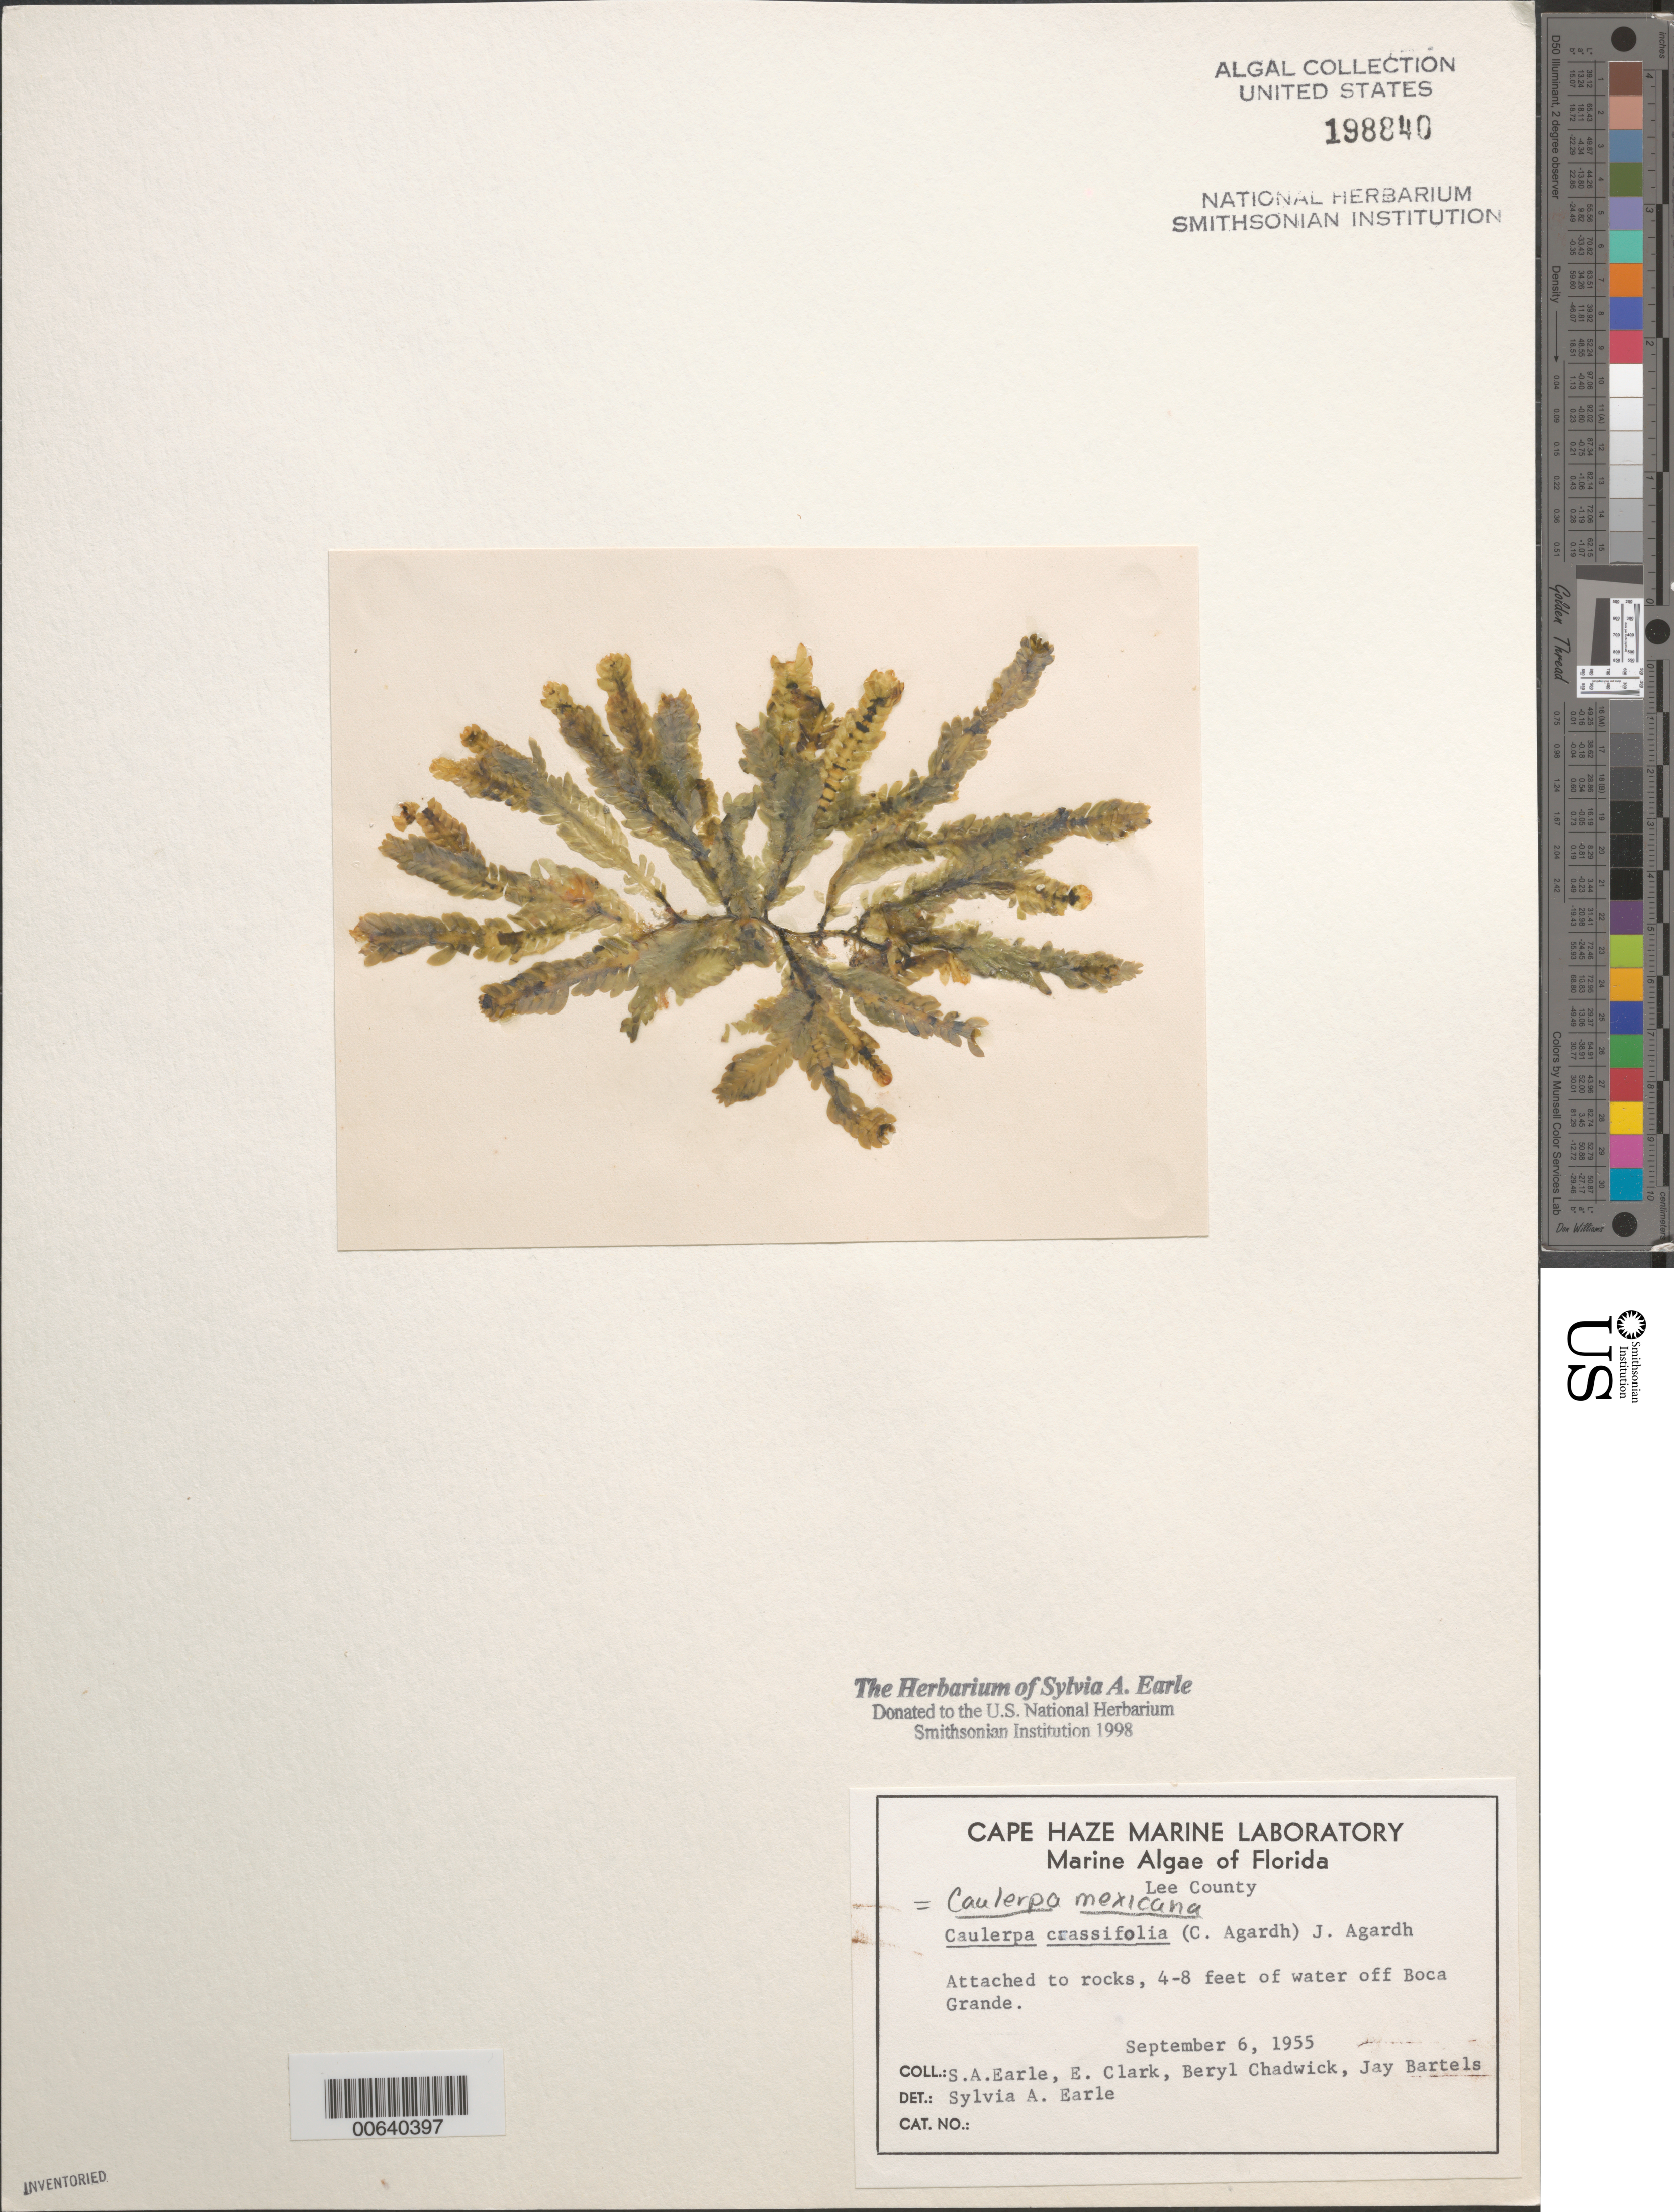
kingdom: Plantae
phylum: Chlorophyta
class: Ulvophyceae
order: Bryopsidales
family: Caulerpaceae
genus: Caulerpa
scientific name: Caulerpa mexicana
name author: Sond. ex Kütz.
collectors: S. A. Earle, E. Clark, B. Chadwick & J. Bartels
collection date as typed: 06 Sep 1955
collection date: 1955-09-06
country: United States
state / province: Florida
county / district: Lee County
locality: Off Boca Grande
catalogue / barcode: US 198840